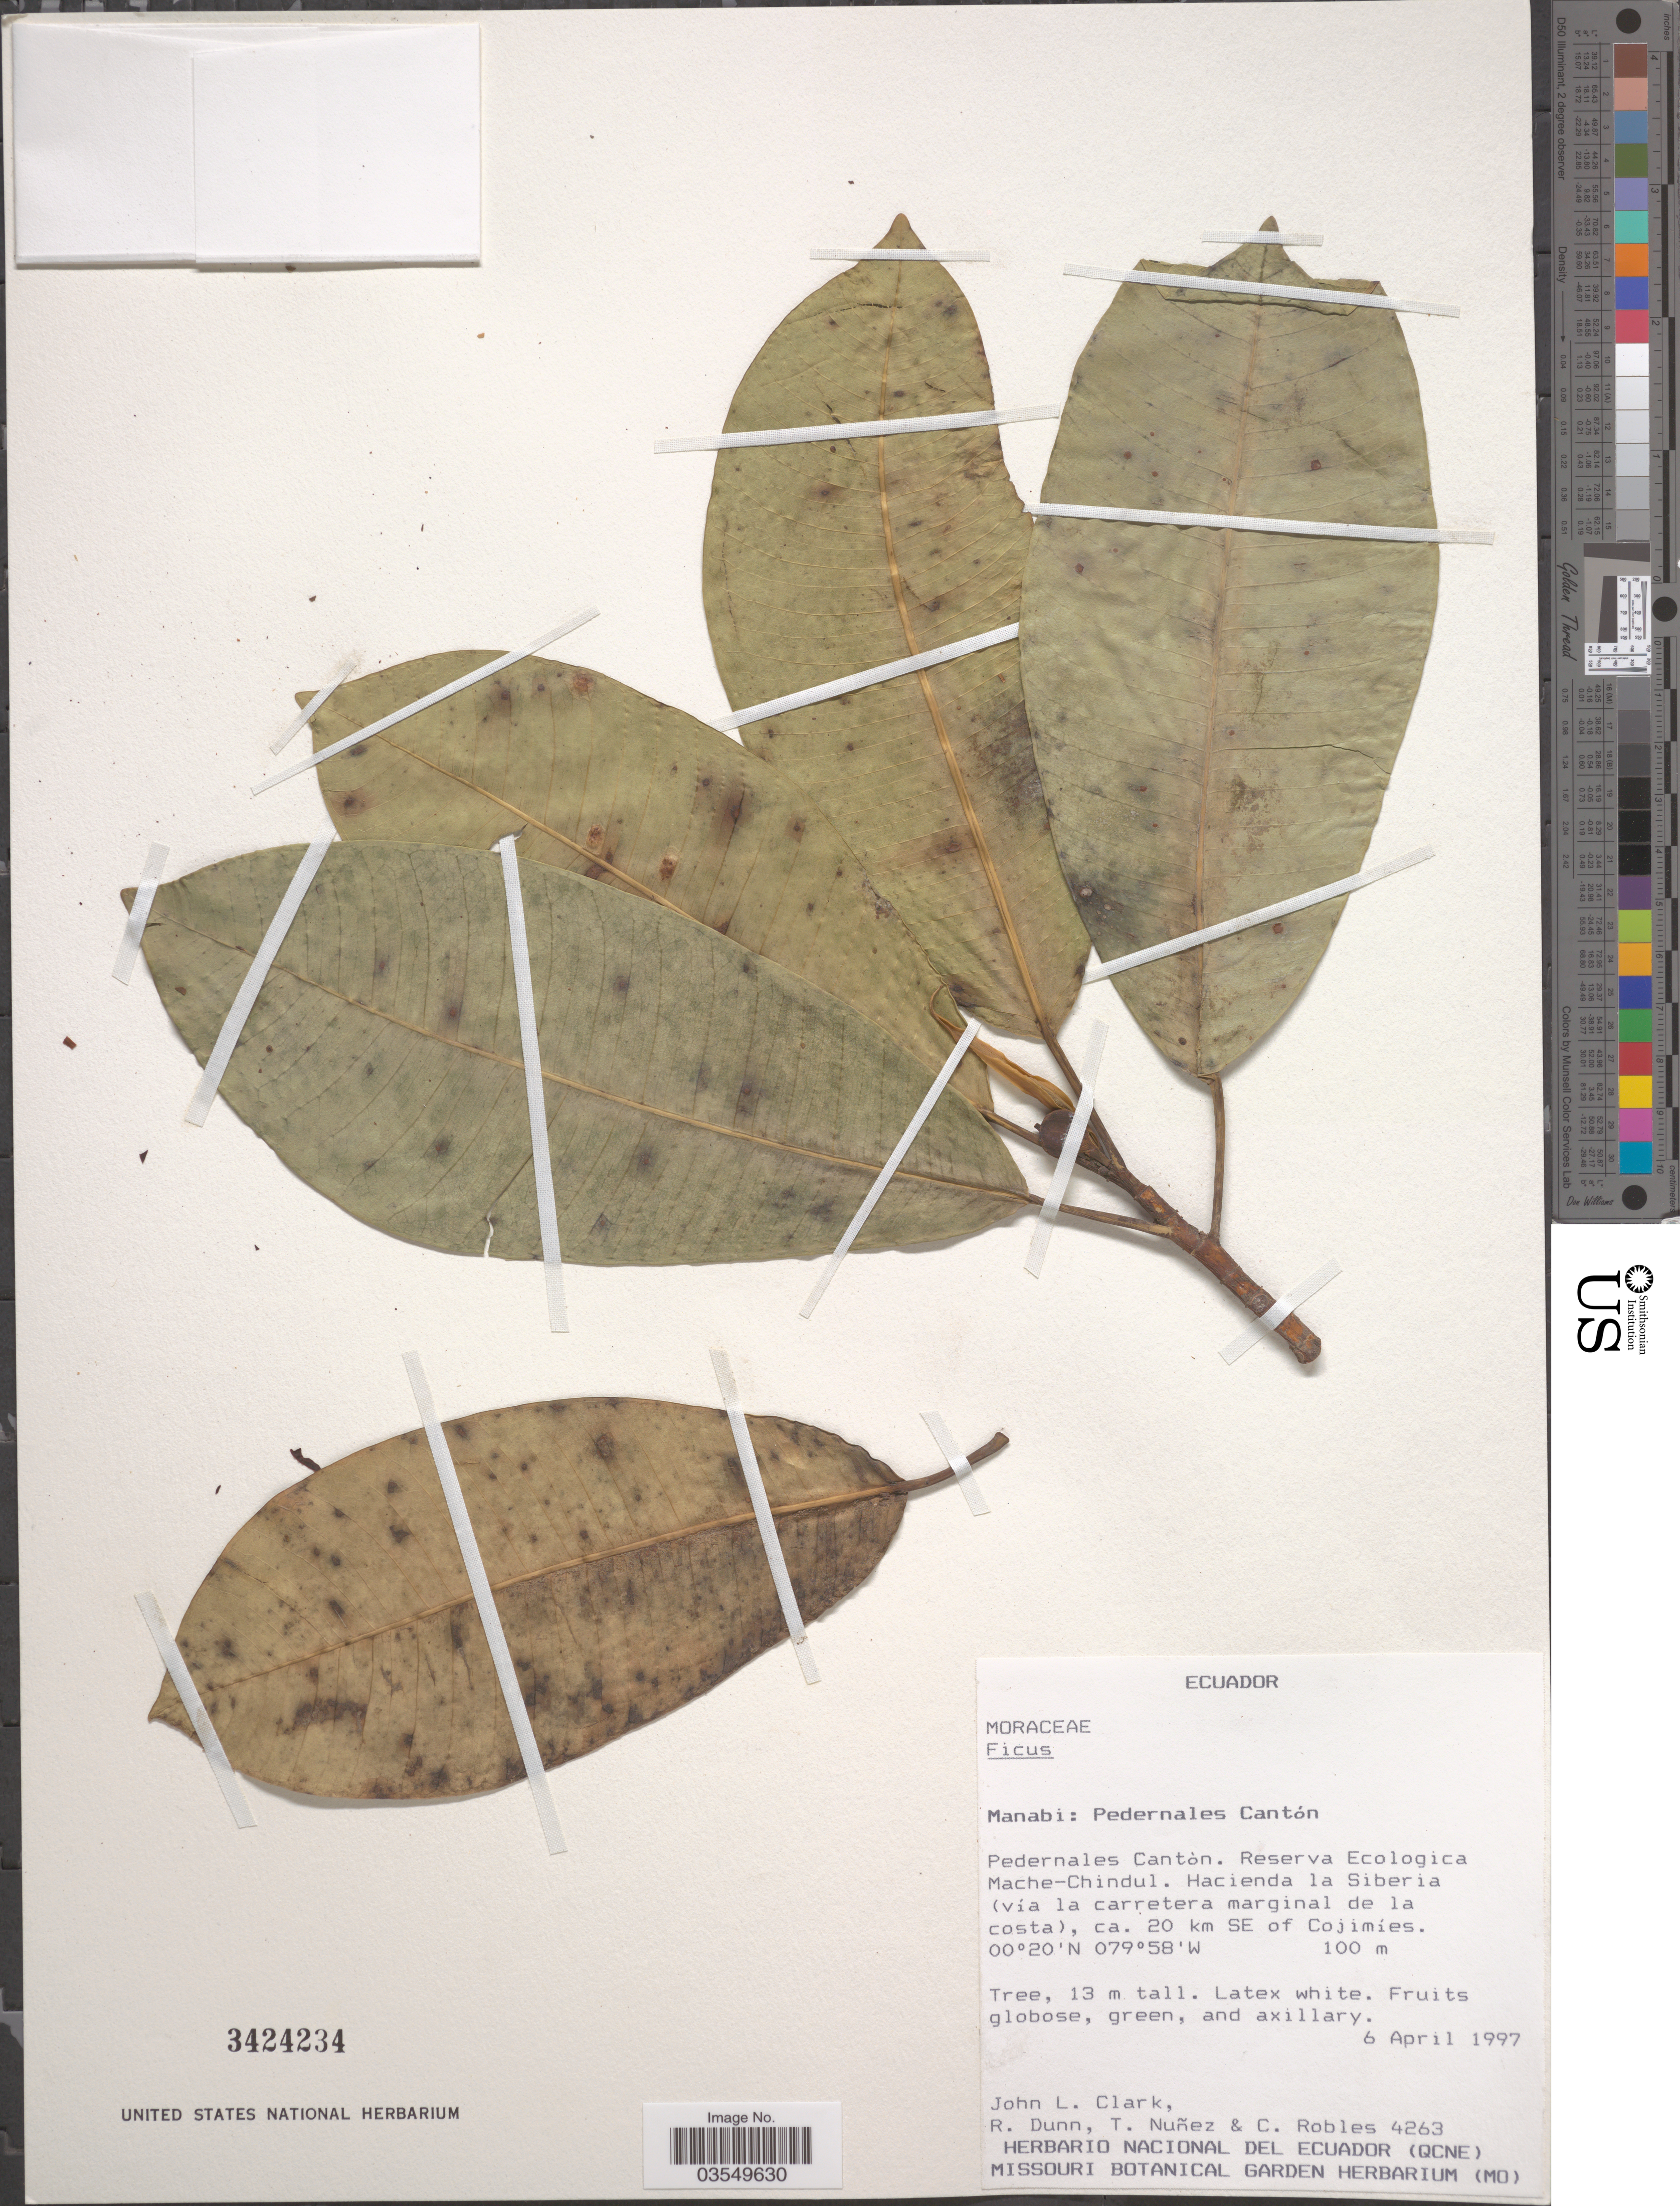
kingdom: Plantae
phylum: Tracheophyta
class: Magnoliopsida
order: Rosales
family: Moraceae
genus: Ficus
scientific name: Ficus yoponensis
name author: Desv.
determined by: Mitidieri, Nicole, (WIS), University of Wisconsin - Madison (UNITED STATES)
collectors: J. L. Clark, R. Dunn, T. Núñez & C. Robles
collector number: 4263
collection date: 1997-04-06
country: Ecuador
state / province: Manabí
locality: Pedernales Cantón. Reserva Ecologica Mache-Chindul. Hacienda la Siberia (vía la carretera marginal de la costa).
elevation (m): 100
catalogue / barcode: US 3424234